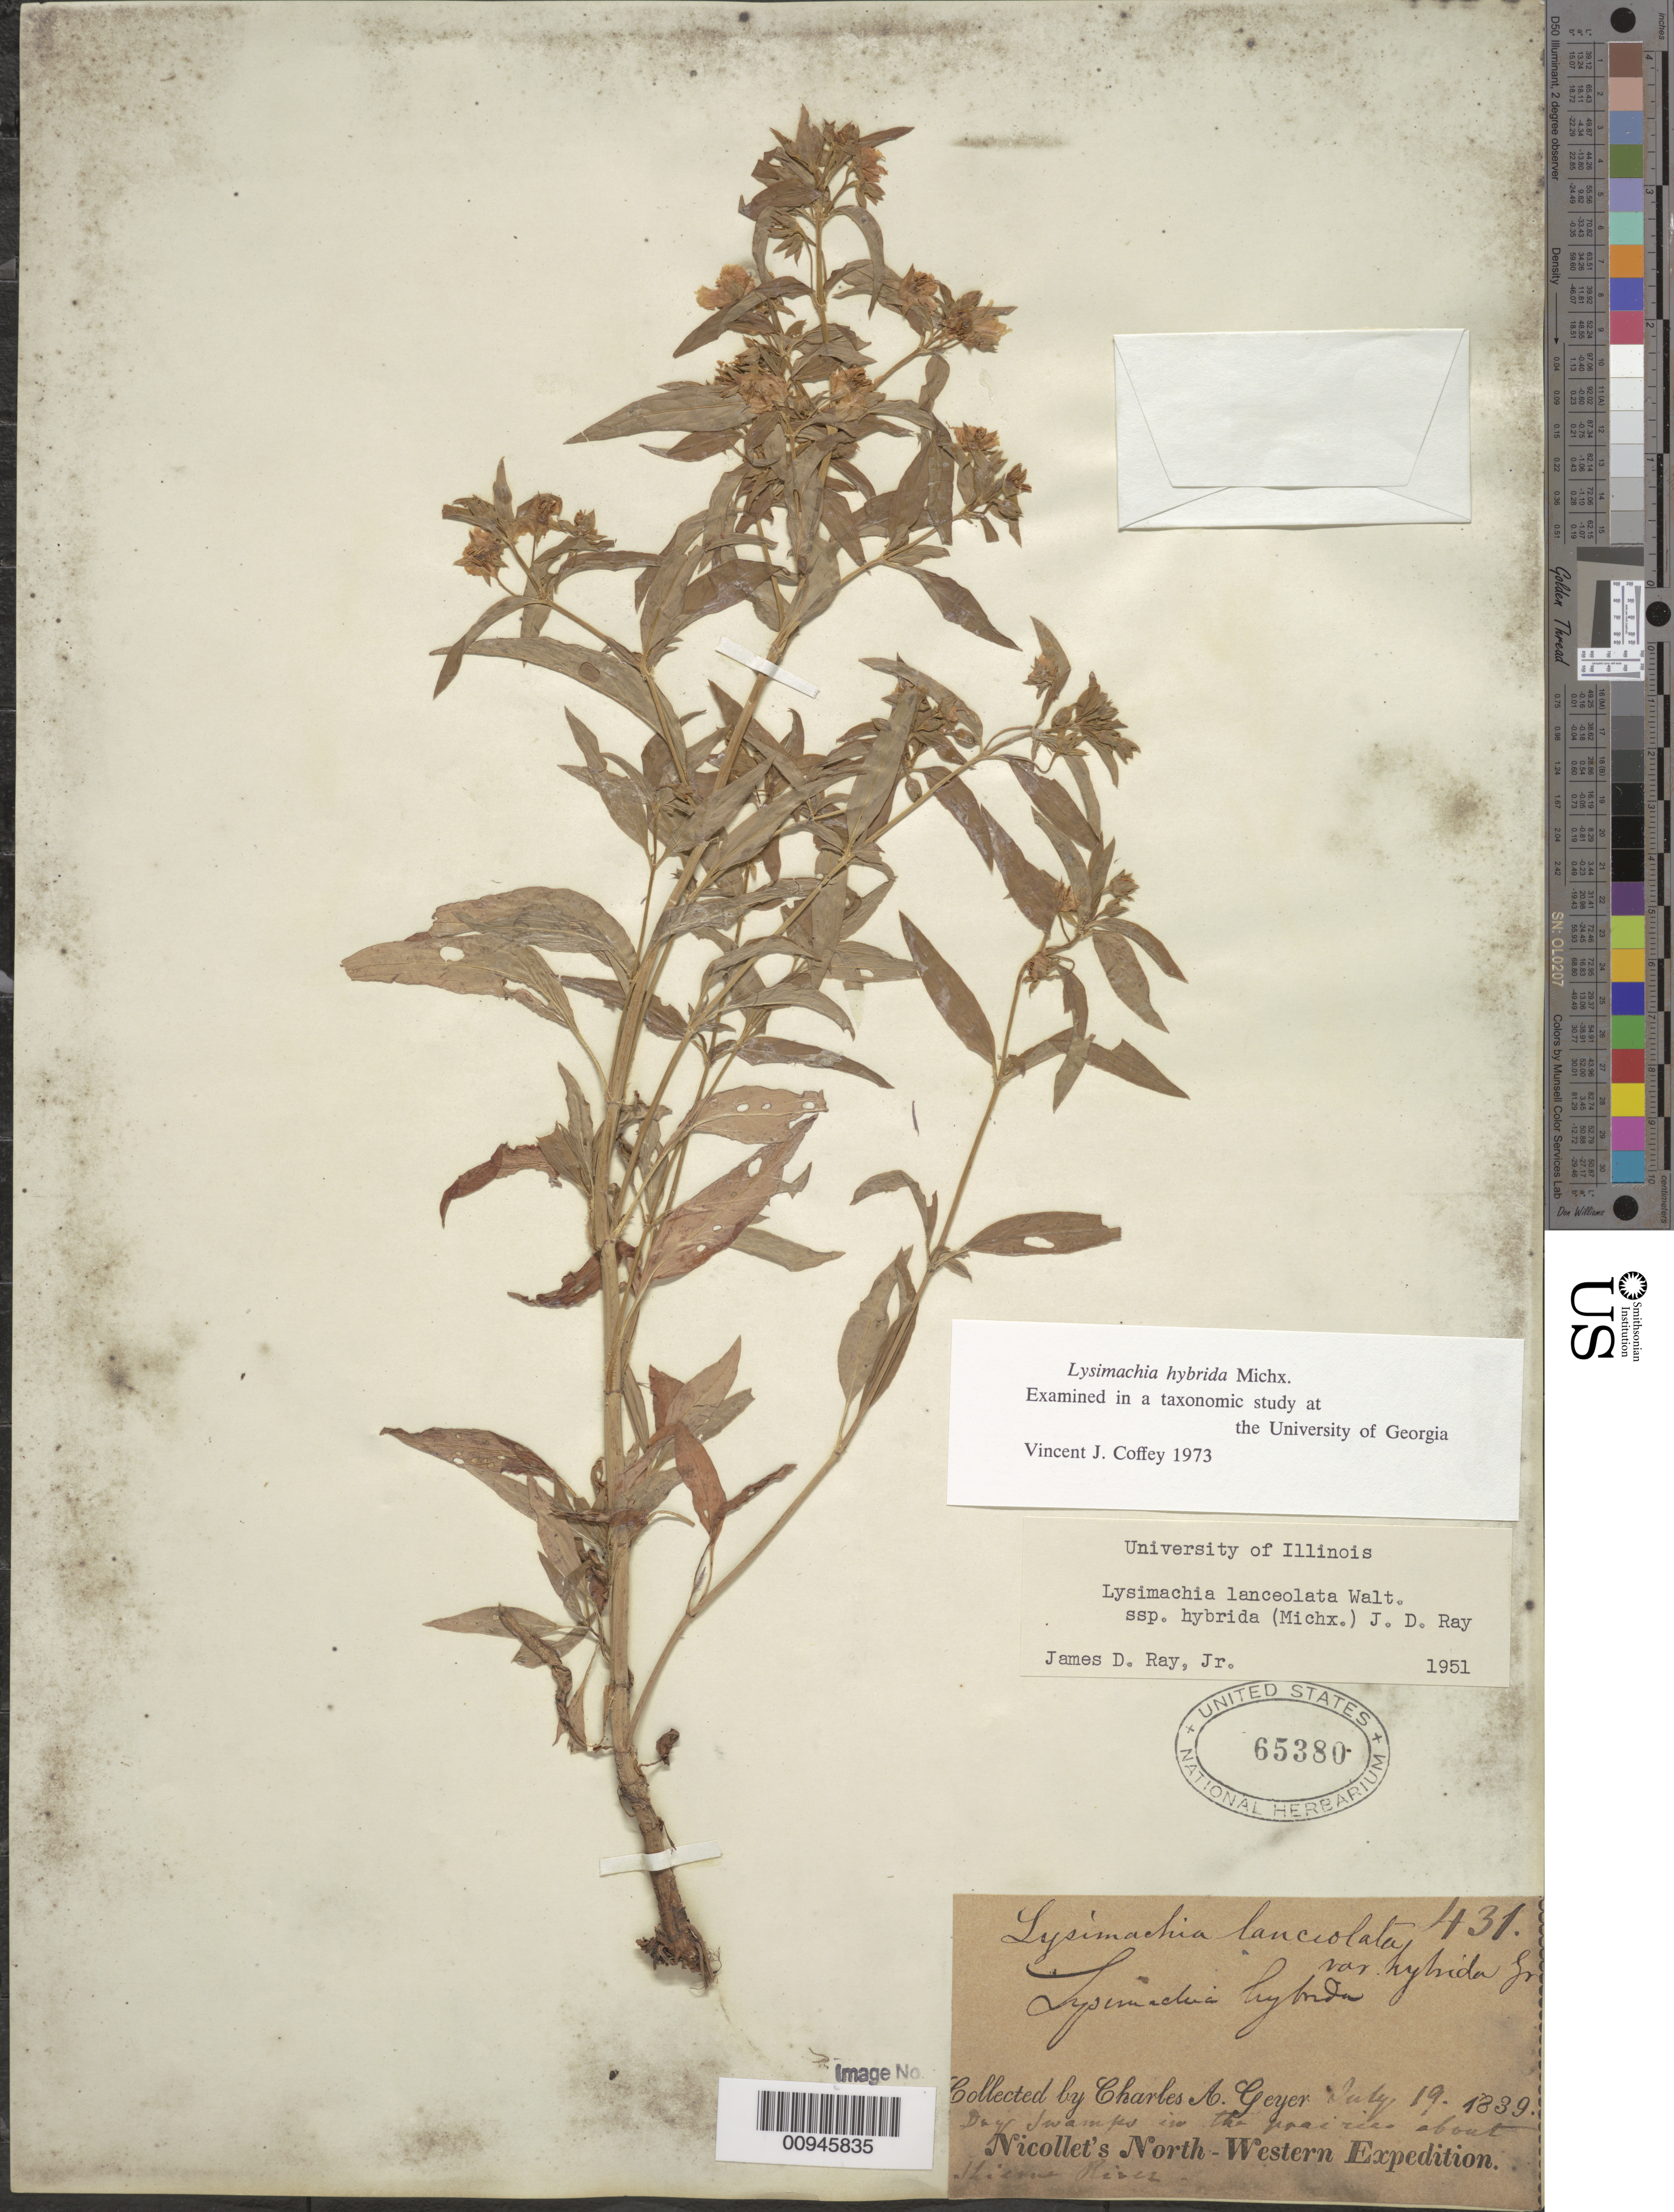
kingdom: Plantae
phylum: Tracheophyta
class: Magnoliopsida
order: Ericales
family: Primulaceae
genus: Lysimachia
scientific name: Lysimachia sp.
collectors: C. A. Geyer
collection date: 1839-07-19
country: United States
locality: Nicollet's North-Western. Shienne River.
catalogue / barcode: US 65380